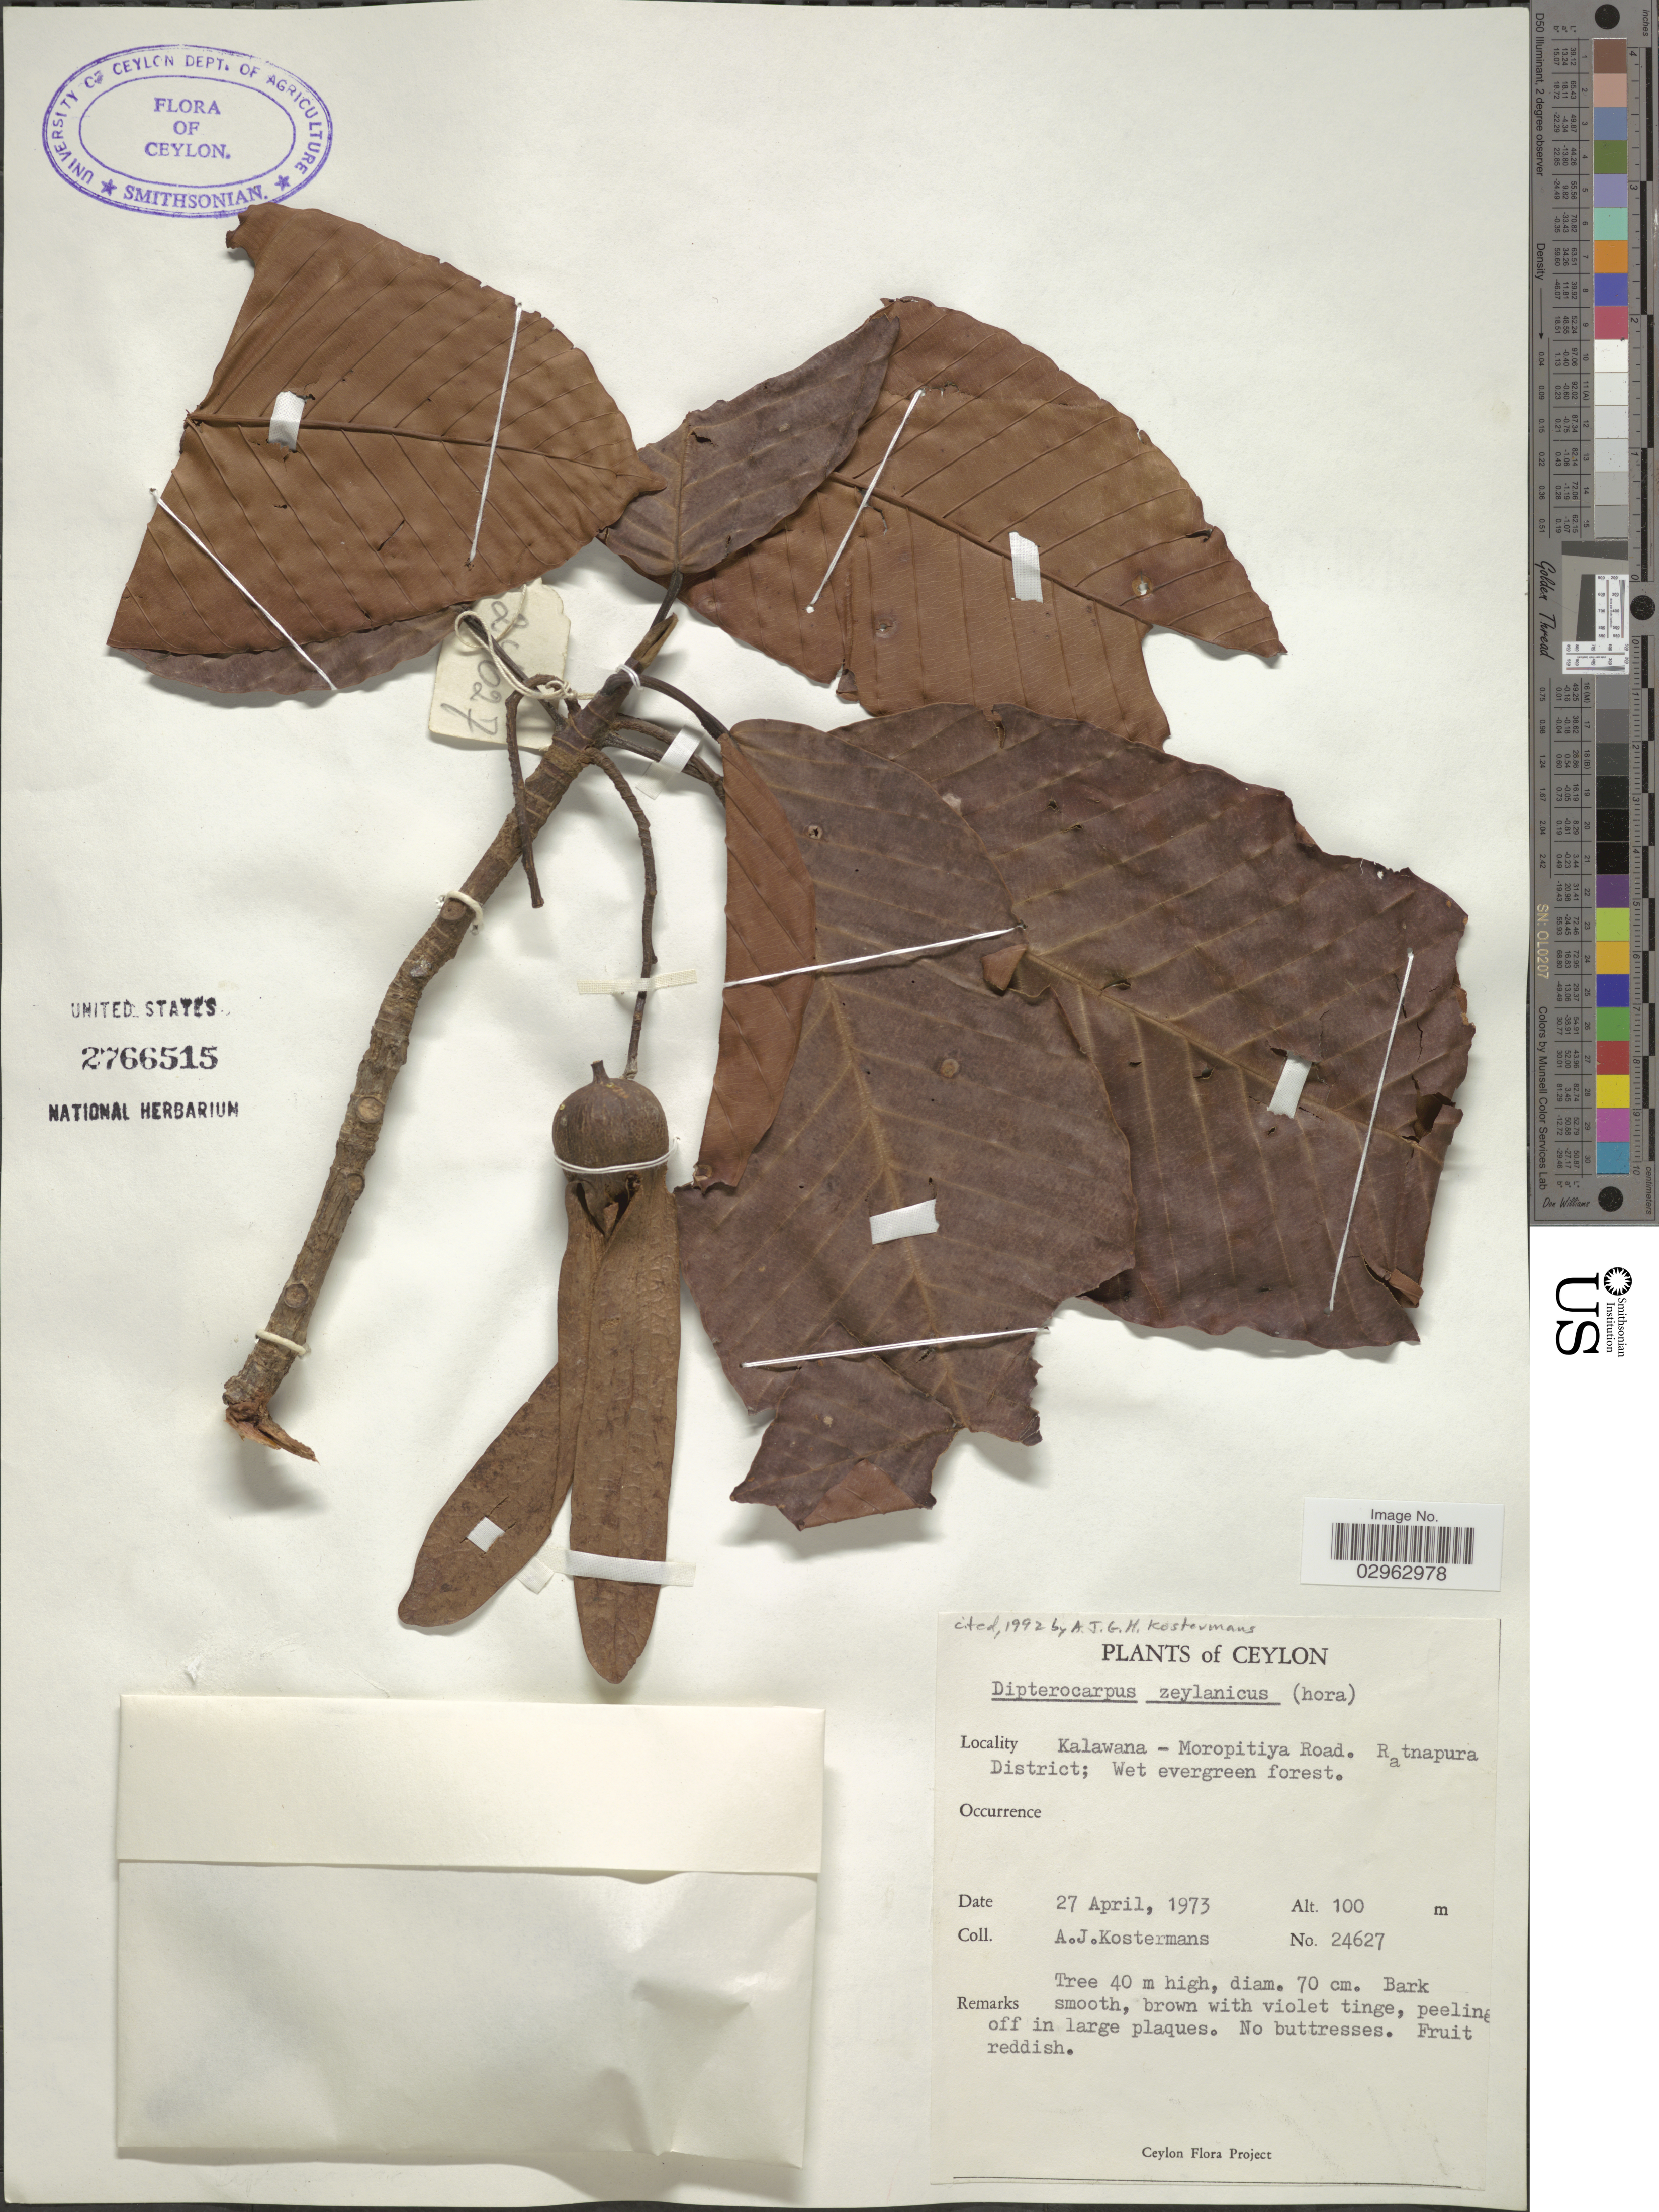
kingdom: Plantae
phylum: Tracheophyta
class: Magnoliopsida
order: Malvales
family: Dipterocarpaceae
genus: Dipterocarpus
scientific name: Dipterocarpus zeylanicus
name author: Thwaites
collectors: A. J. G. Kostermans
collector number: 24627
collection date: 1973-04-27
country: Sri Lanka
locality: Ceylon. Kalawana - Moropitiya Road. Ratnapura District.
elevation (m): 100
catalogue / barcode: US 2766515